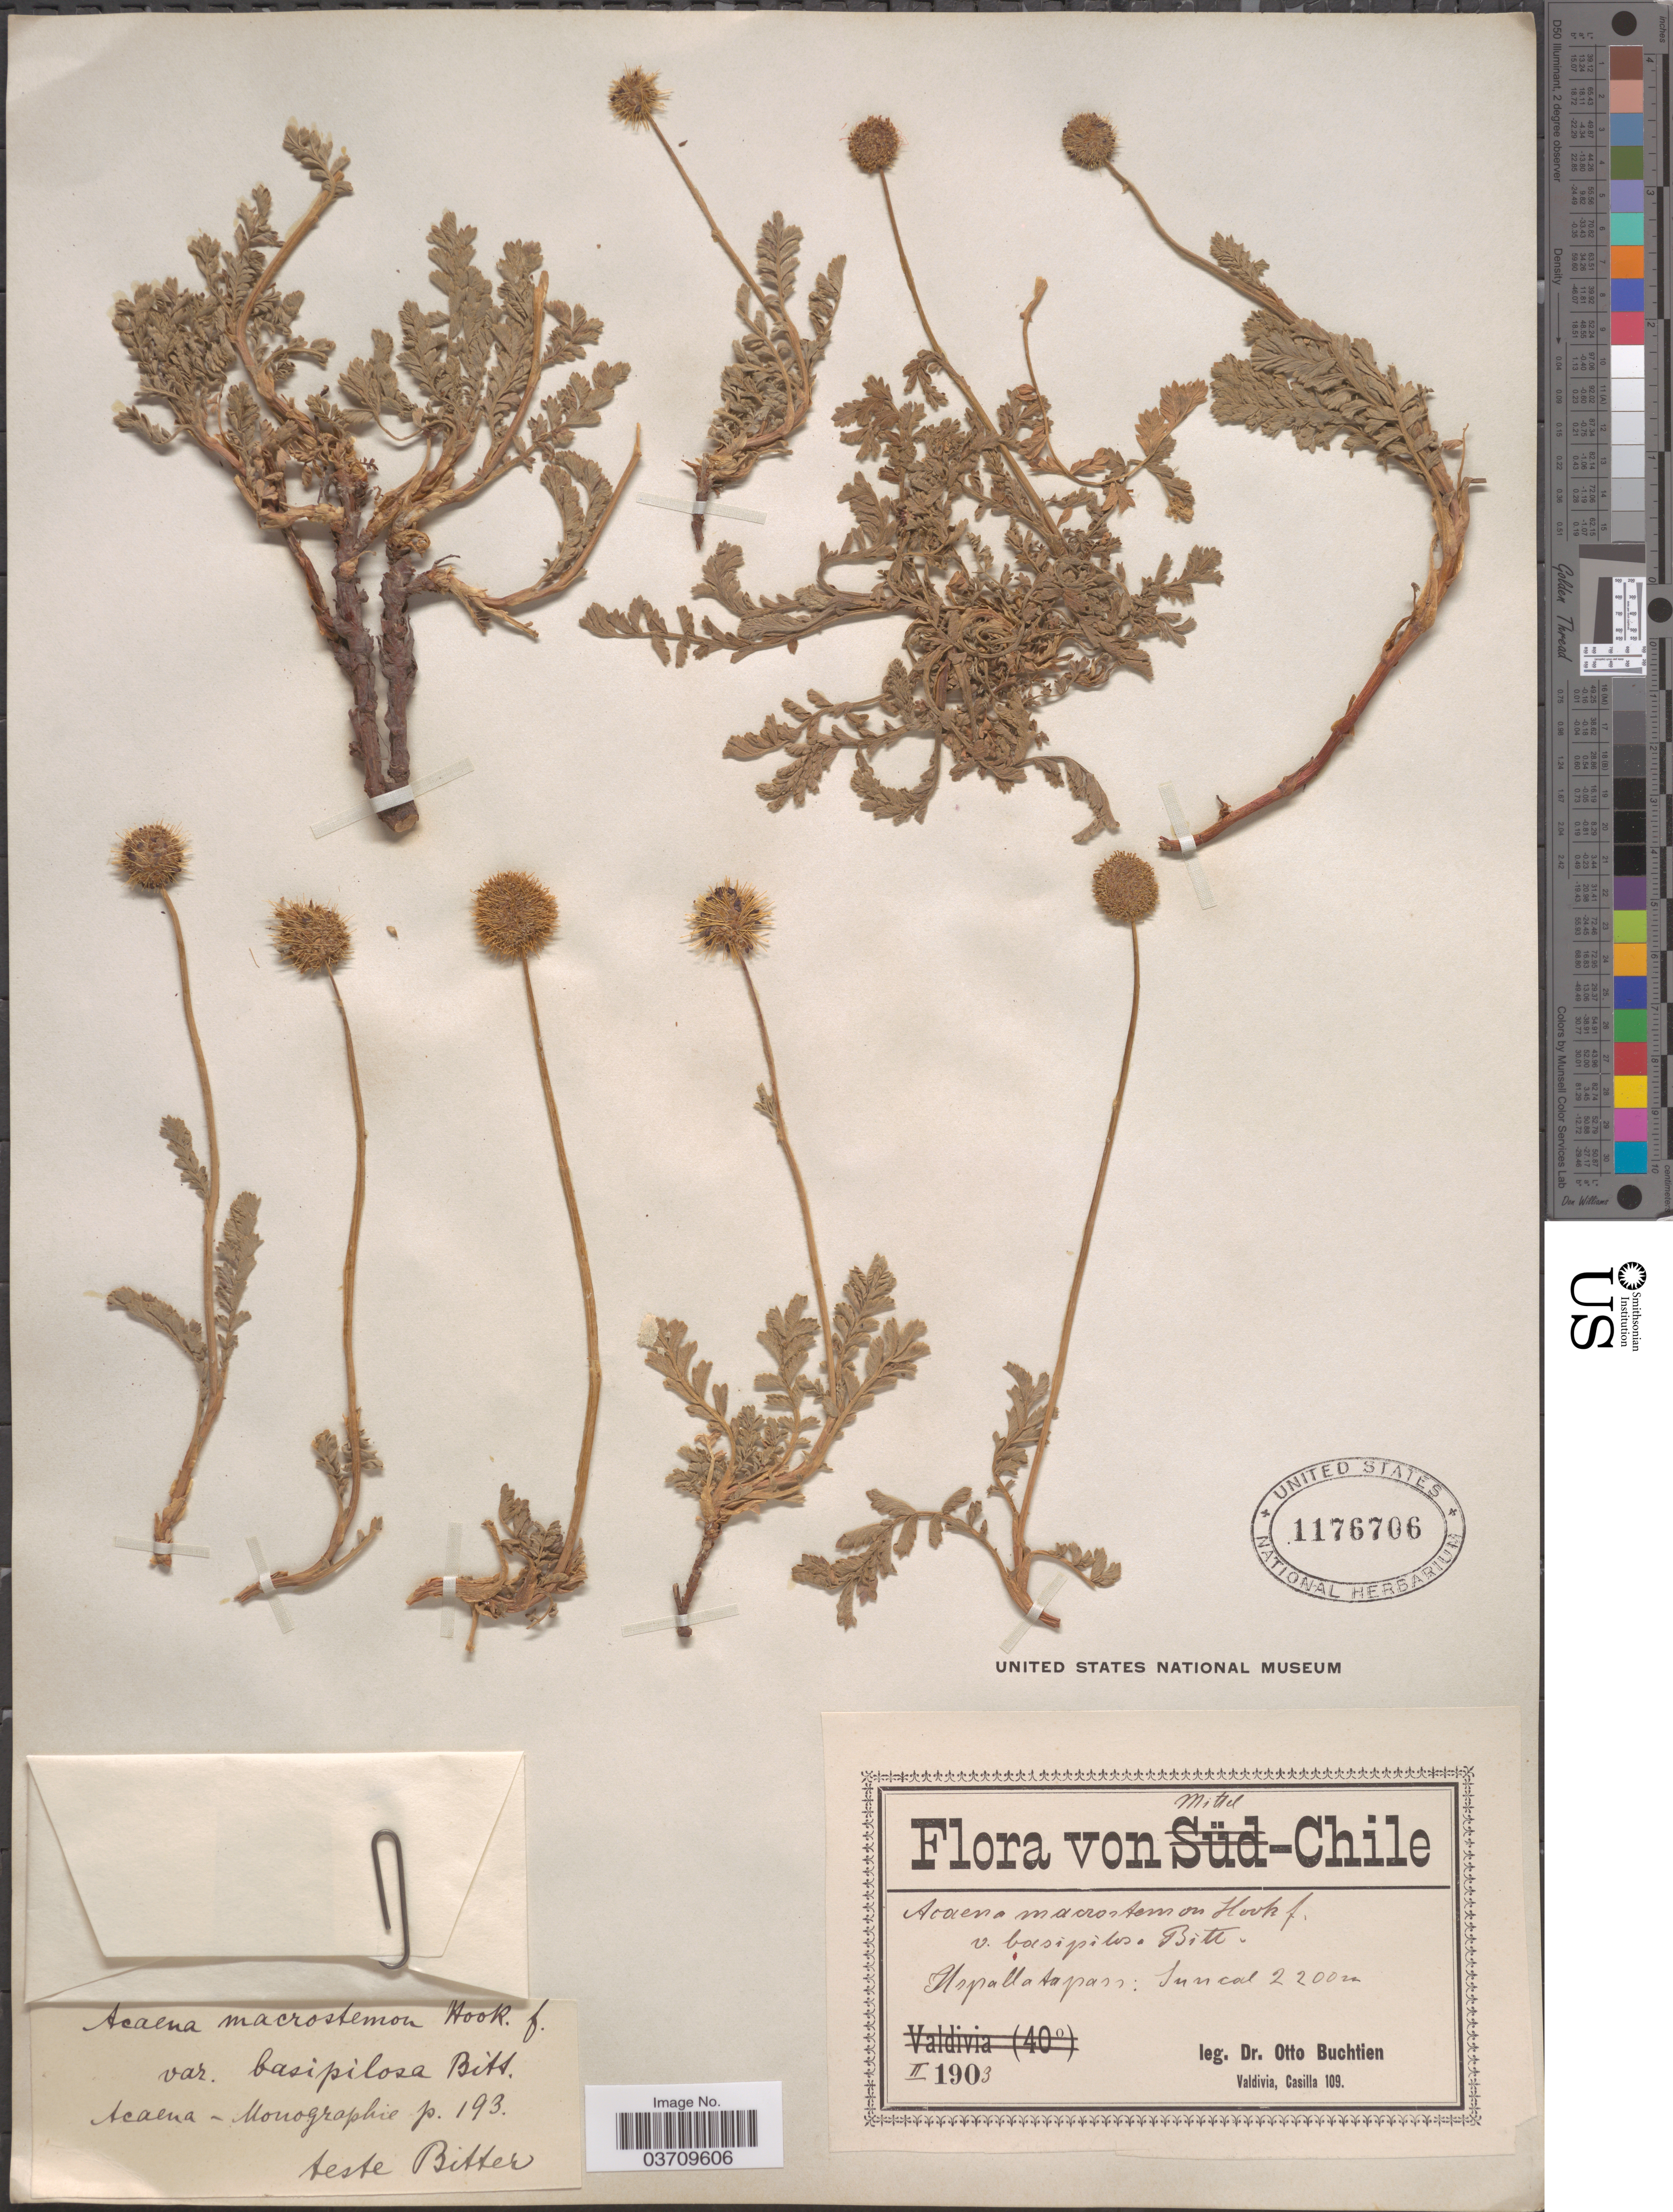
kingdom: Plantae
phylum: Tracheophyta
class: Magnoliopsida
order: Rosales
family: Rosaceae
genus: Acaena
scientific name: Acaena magellanica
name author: Vahl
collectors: O. Buchtien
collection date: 1903-02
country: Chile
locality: Mittel-Chile. Uspallatapass: Juncal.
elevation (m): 2200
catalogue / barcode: US 1176706